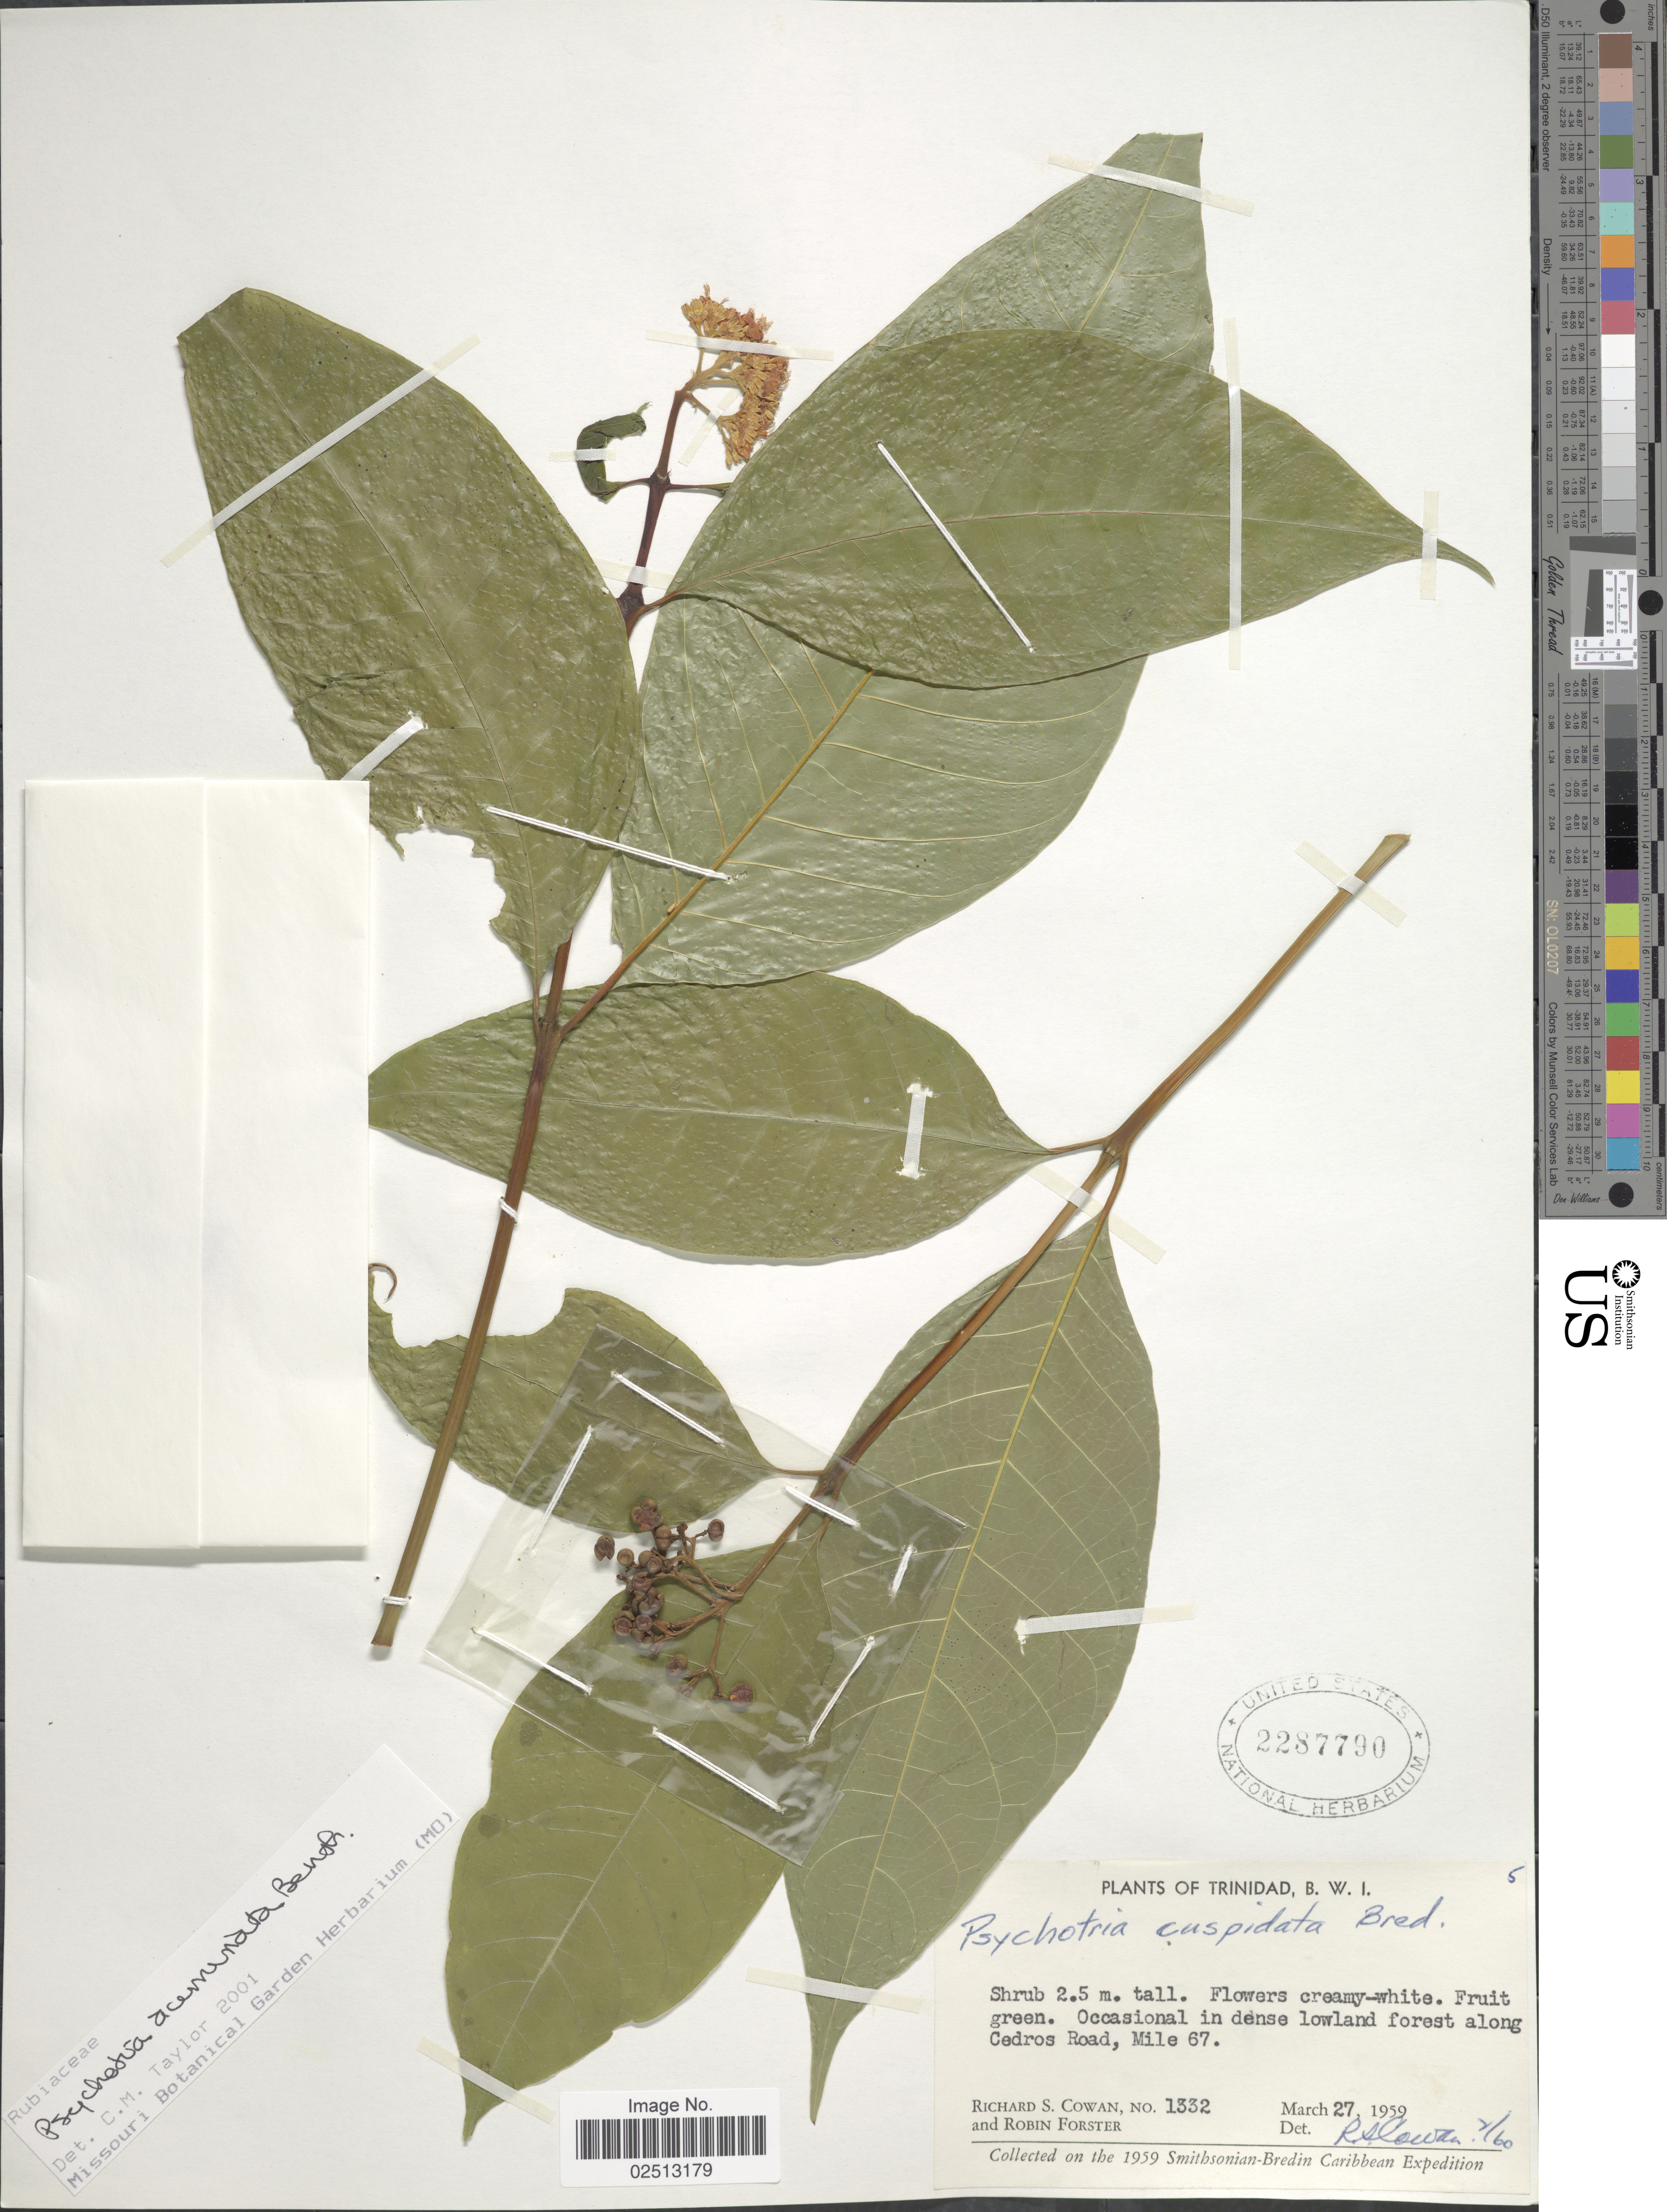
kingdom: Plantae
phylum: Tracheophyta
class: Magnoliopsida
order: Gentianales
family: Rubiaceae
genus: Psychotria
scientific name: Psychotria acuminata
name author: Benth.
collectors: R. S. Cowan & R. B. Foster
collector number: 1332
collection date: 1959-03-27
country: Trinidad and Tobago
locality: Trinidad, B.W.I. Occasional in dense lowland forest along Cedros Road, Mile 67.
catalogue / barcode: US 2287790